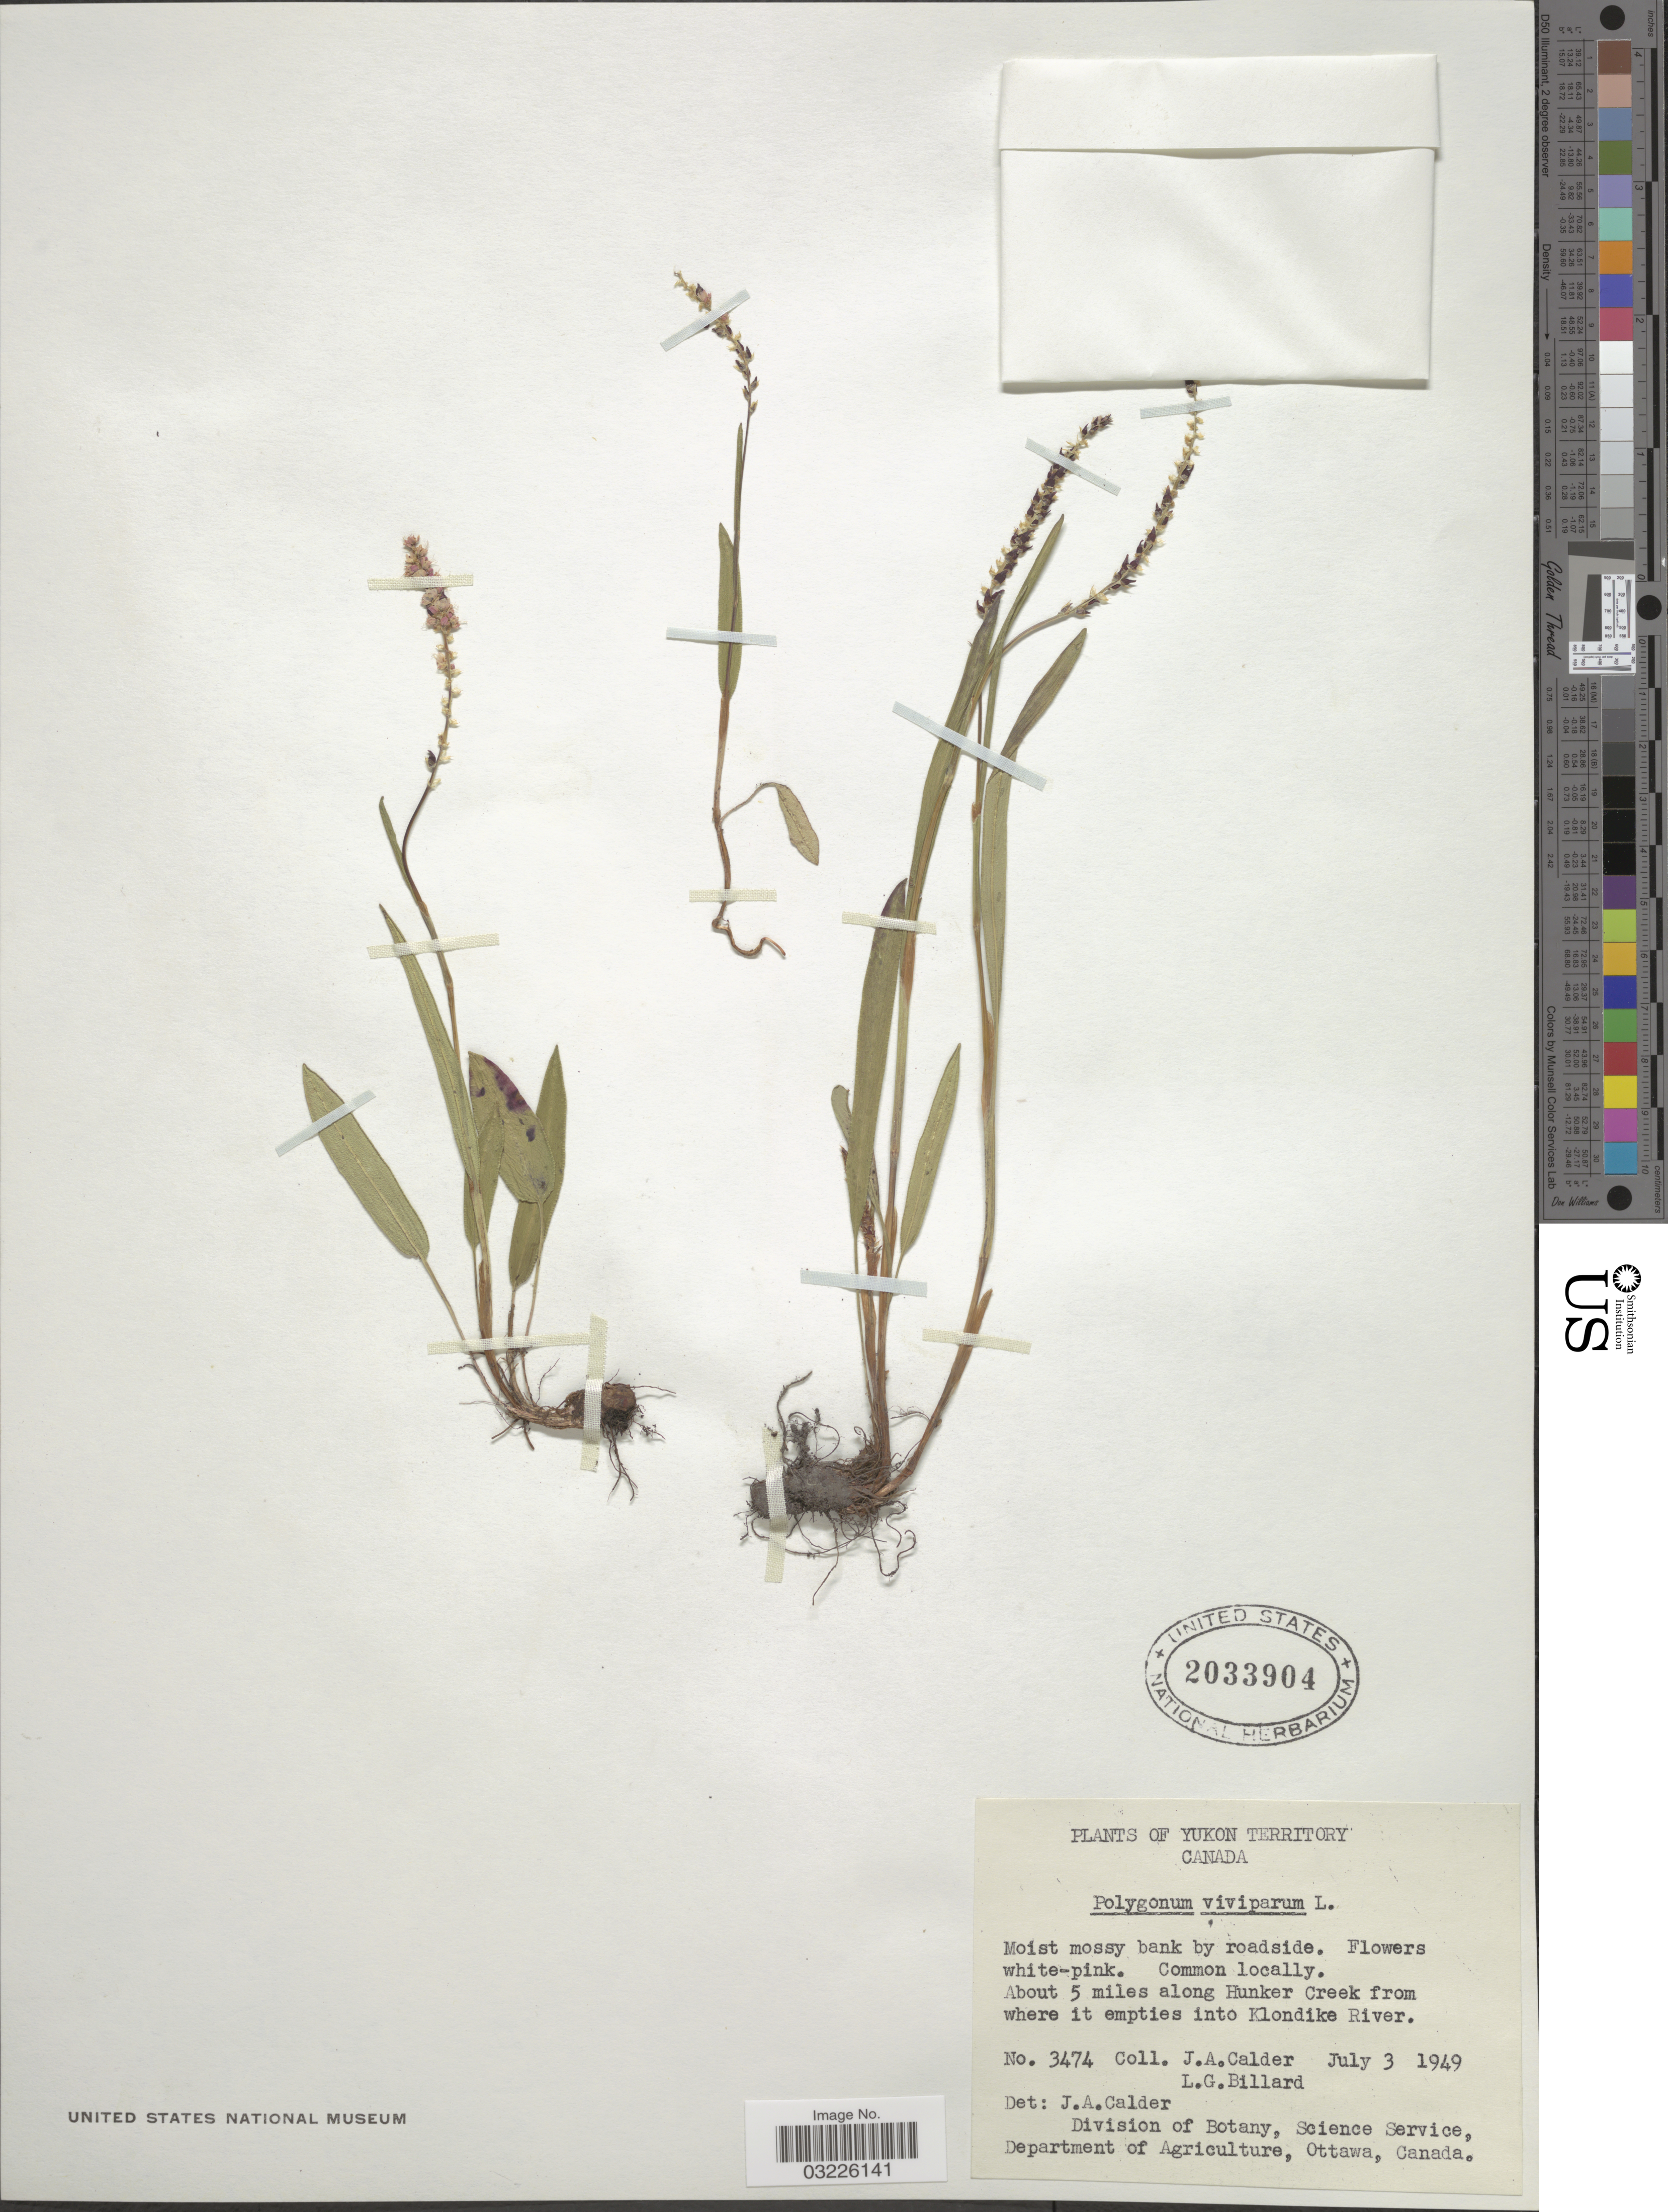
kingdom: Plantae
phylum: Tracheophyta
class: Magnoliopsida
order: Caryophyllales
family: Polygonaceae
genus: Bistorta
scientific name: Bistorta vivipara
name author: (L.) Delarbre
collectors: J. A. Calder & L. Billard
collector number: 3474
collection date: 1949-07-03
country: Canada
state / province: Yukon Territory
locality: About 5 miles along Hunker Creek from where it empties into Klondike River.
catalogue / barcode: US 2033904